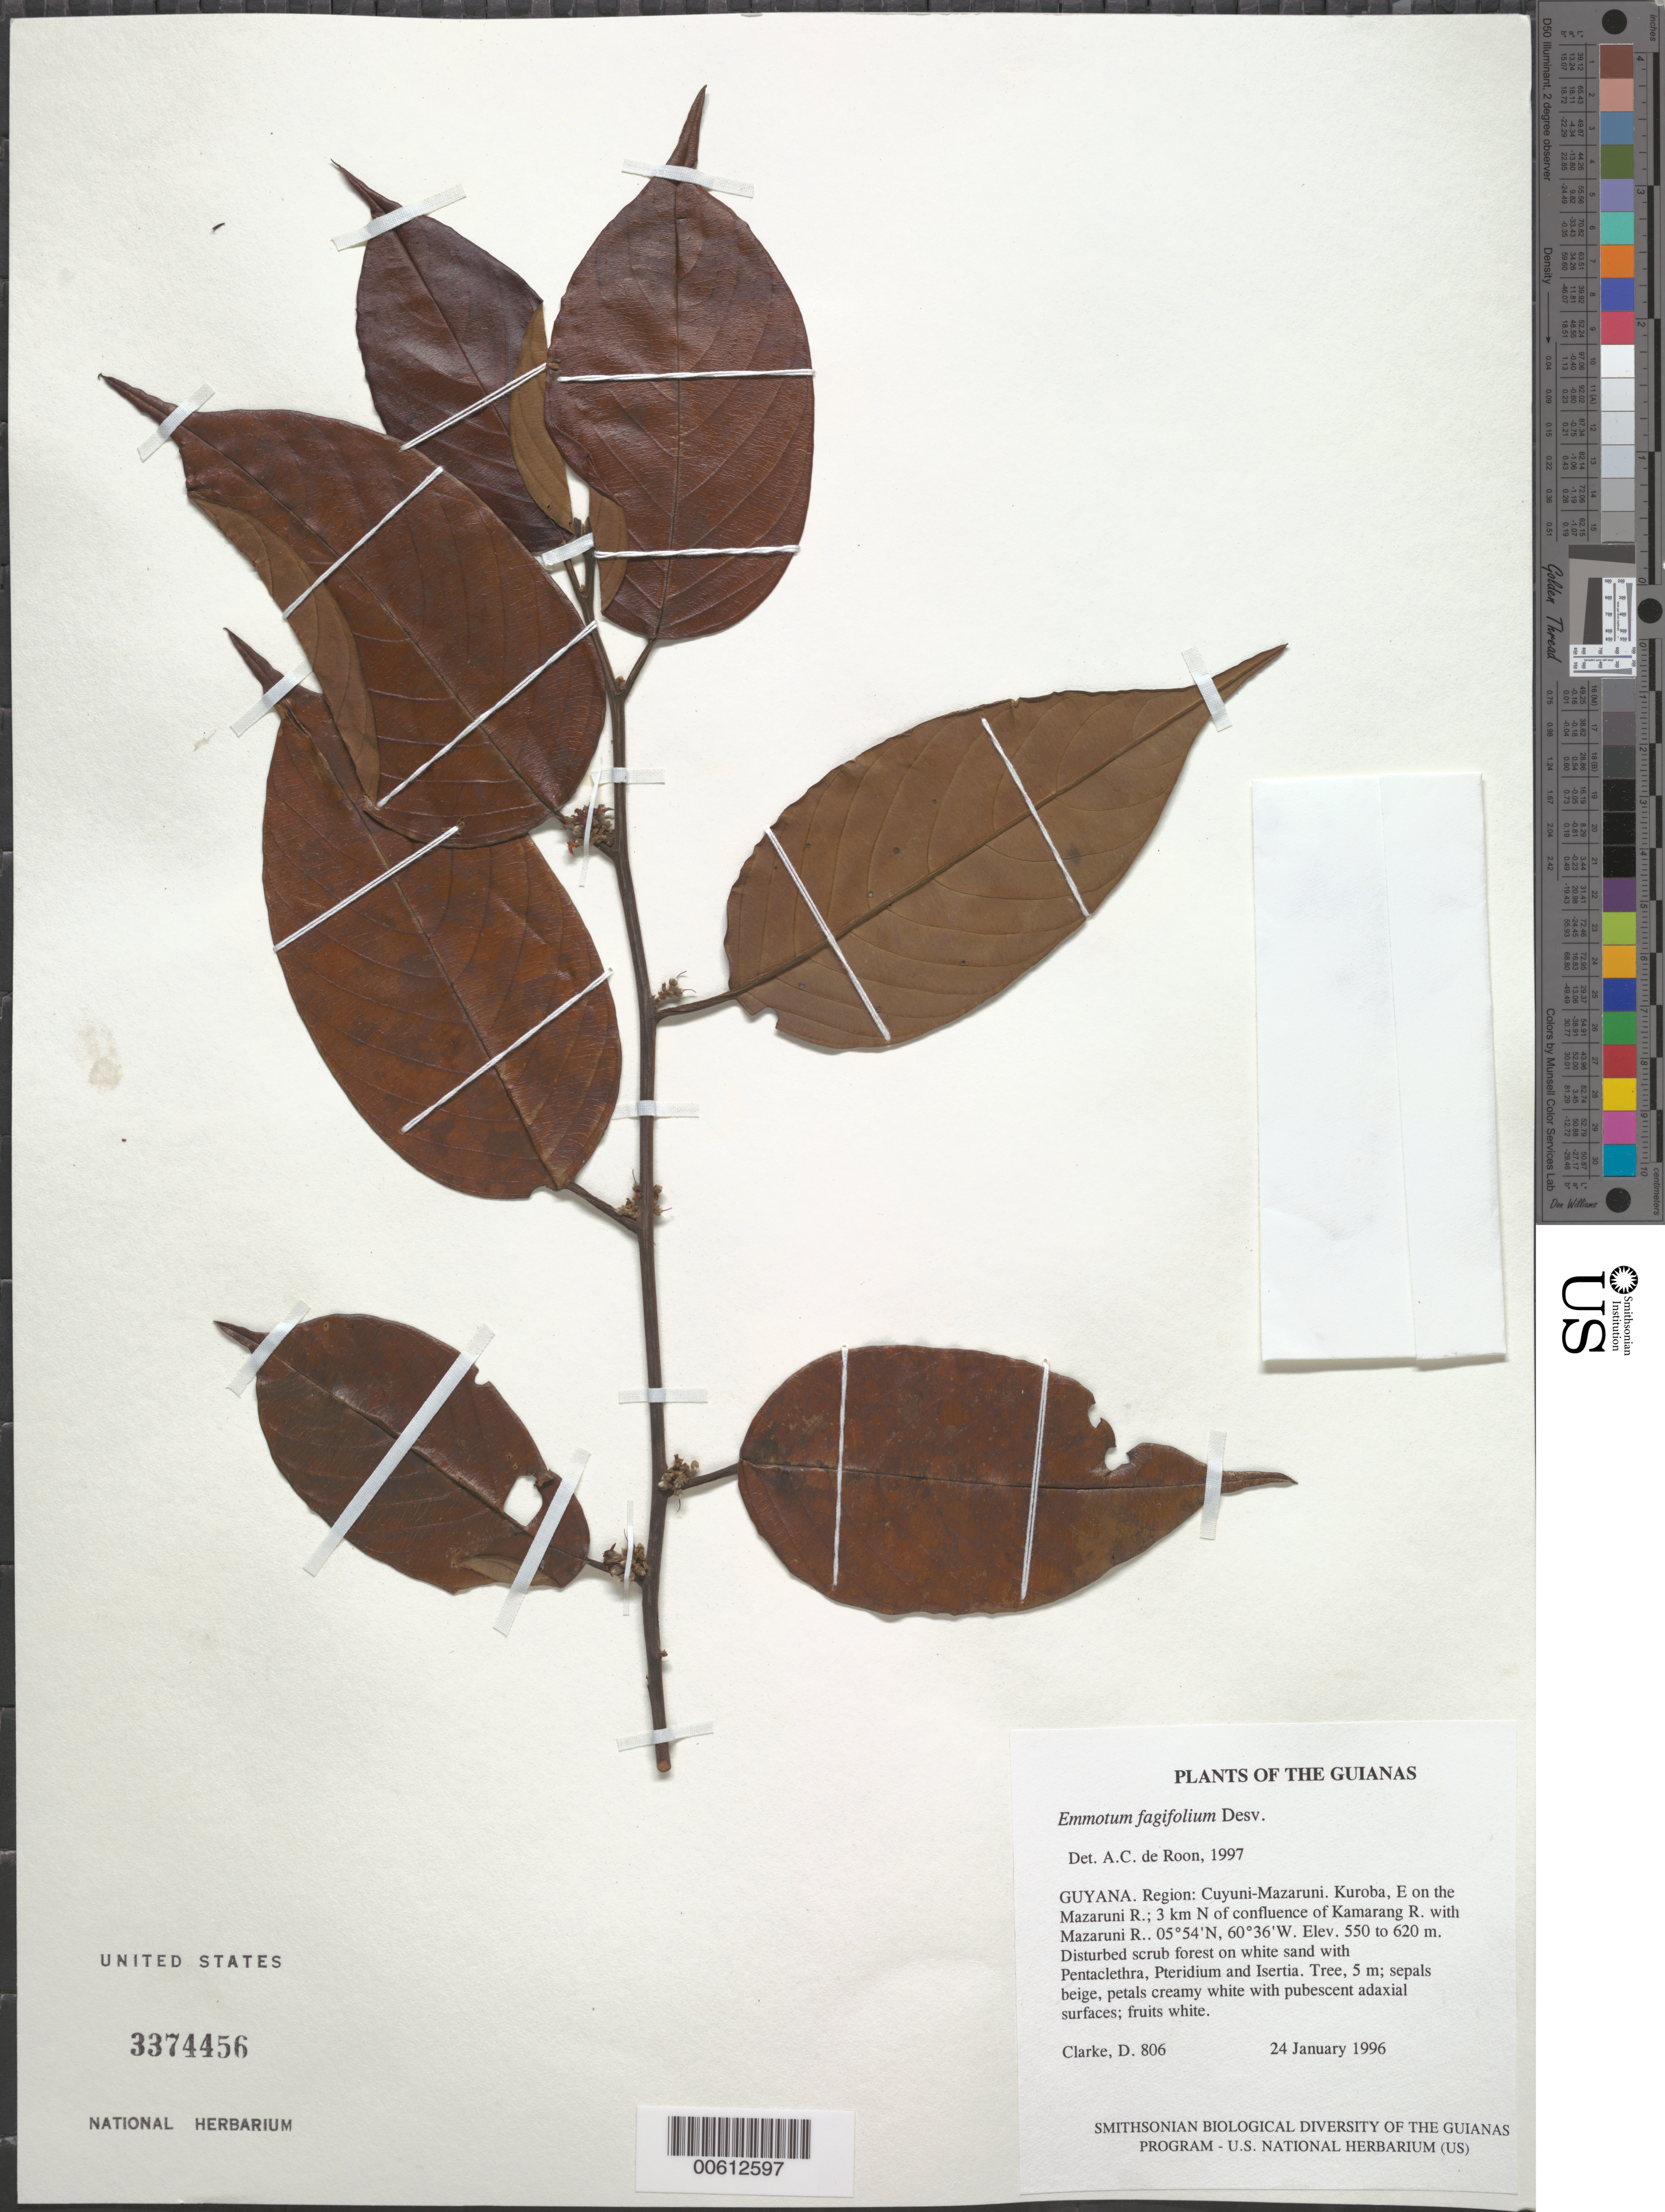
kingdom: Plantae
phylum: Tracheophyta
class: Magnoliopsida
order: Metteniusales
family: Metteniusaceae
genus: Emmotum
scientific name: Emmotum fagifolium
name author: Desv. ex Ham.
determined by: de Roon, A. C.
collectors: H. D. Clarke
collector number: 806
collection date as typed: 24 January 1996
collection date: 1996-01-24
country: Guyana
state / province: Cuyuni-Mazaruni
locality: Kuroba, E on the Mazaruni R.; 3 km N of confluence of Kamarang R. with Mazaruni R.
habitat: Disturbed scrub forest on white sand with Pentaclethra, Pteridium and Isertia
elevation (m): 550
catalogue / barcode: US 3374456